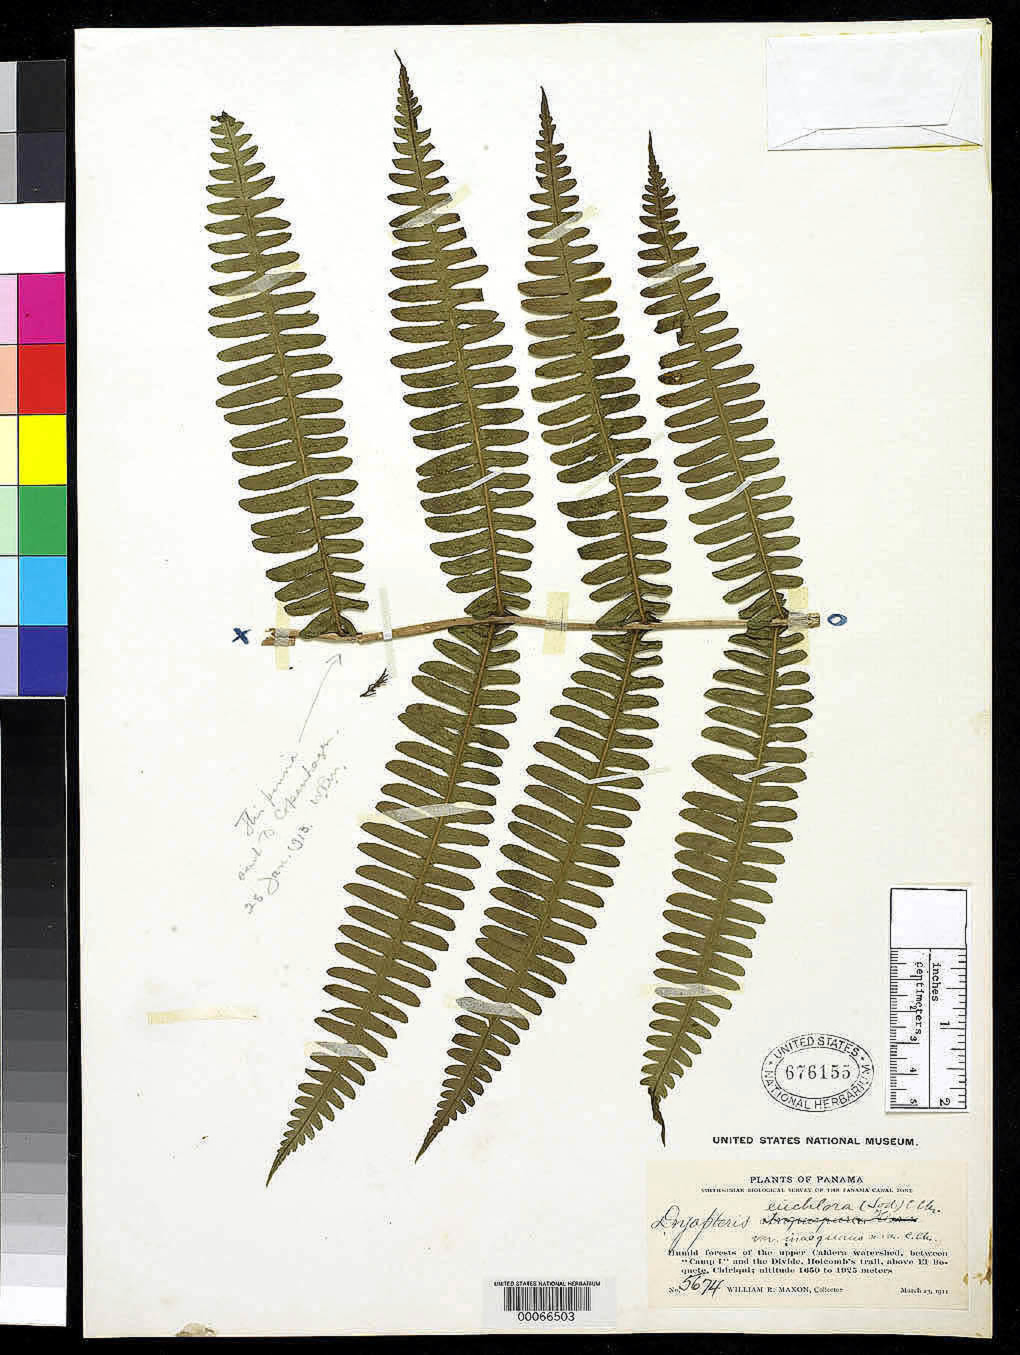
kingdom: Plantae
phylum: Tracheophyta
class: Polypodiopsida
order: Polypodiales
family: Dryopteridaceae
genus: Dryopteris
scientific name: Dryopteris euchlora var. inaequans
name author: C. Chr.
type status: Lectotype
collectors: W. R. Maxon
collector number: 5674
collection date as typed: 23 Mar 1911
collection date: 1911-03-23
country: Panama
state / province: Chiriquí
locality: Between camp 1 & divide, Holcomb's Trail, above El Boquete.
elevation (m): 1650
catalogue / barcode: US 676155